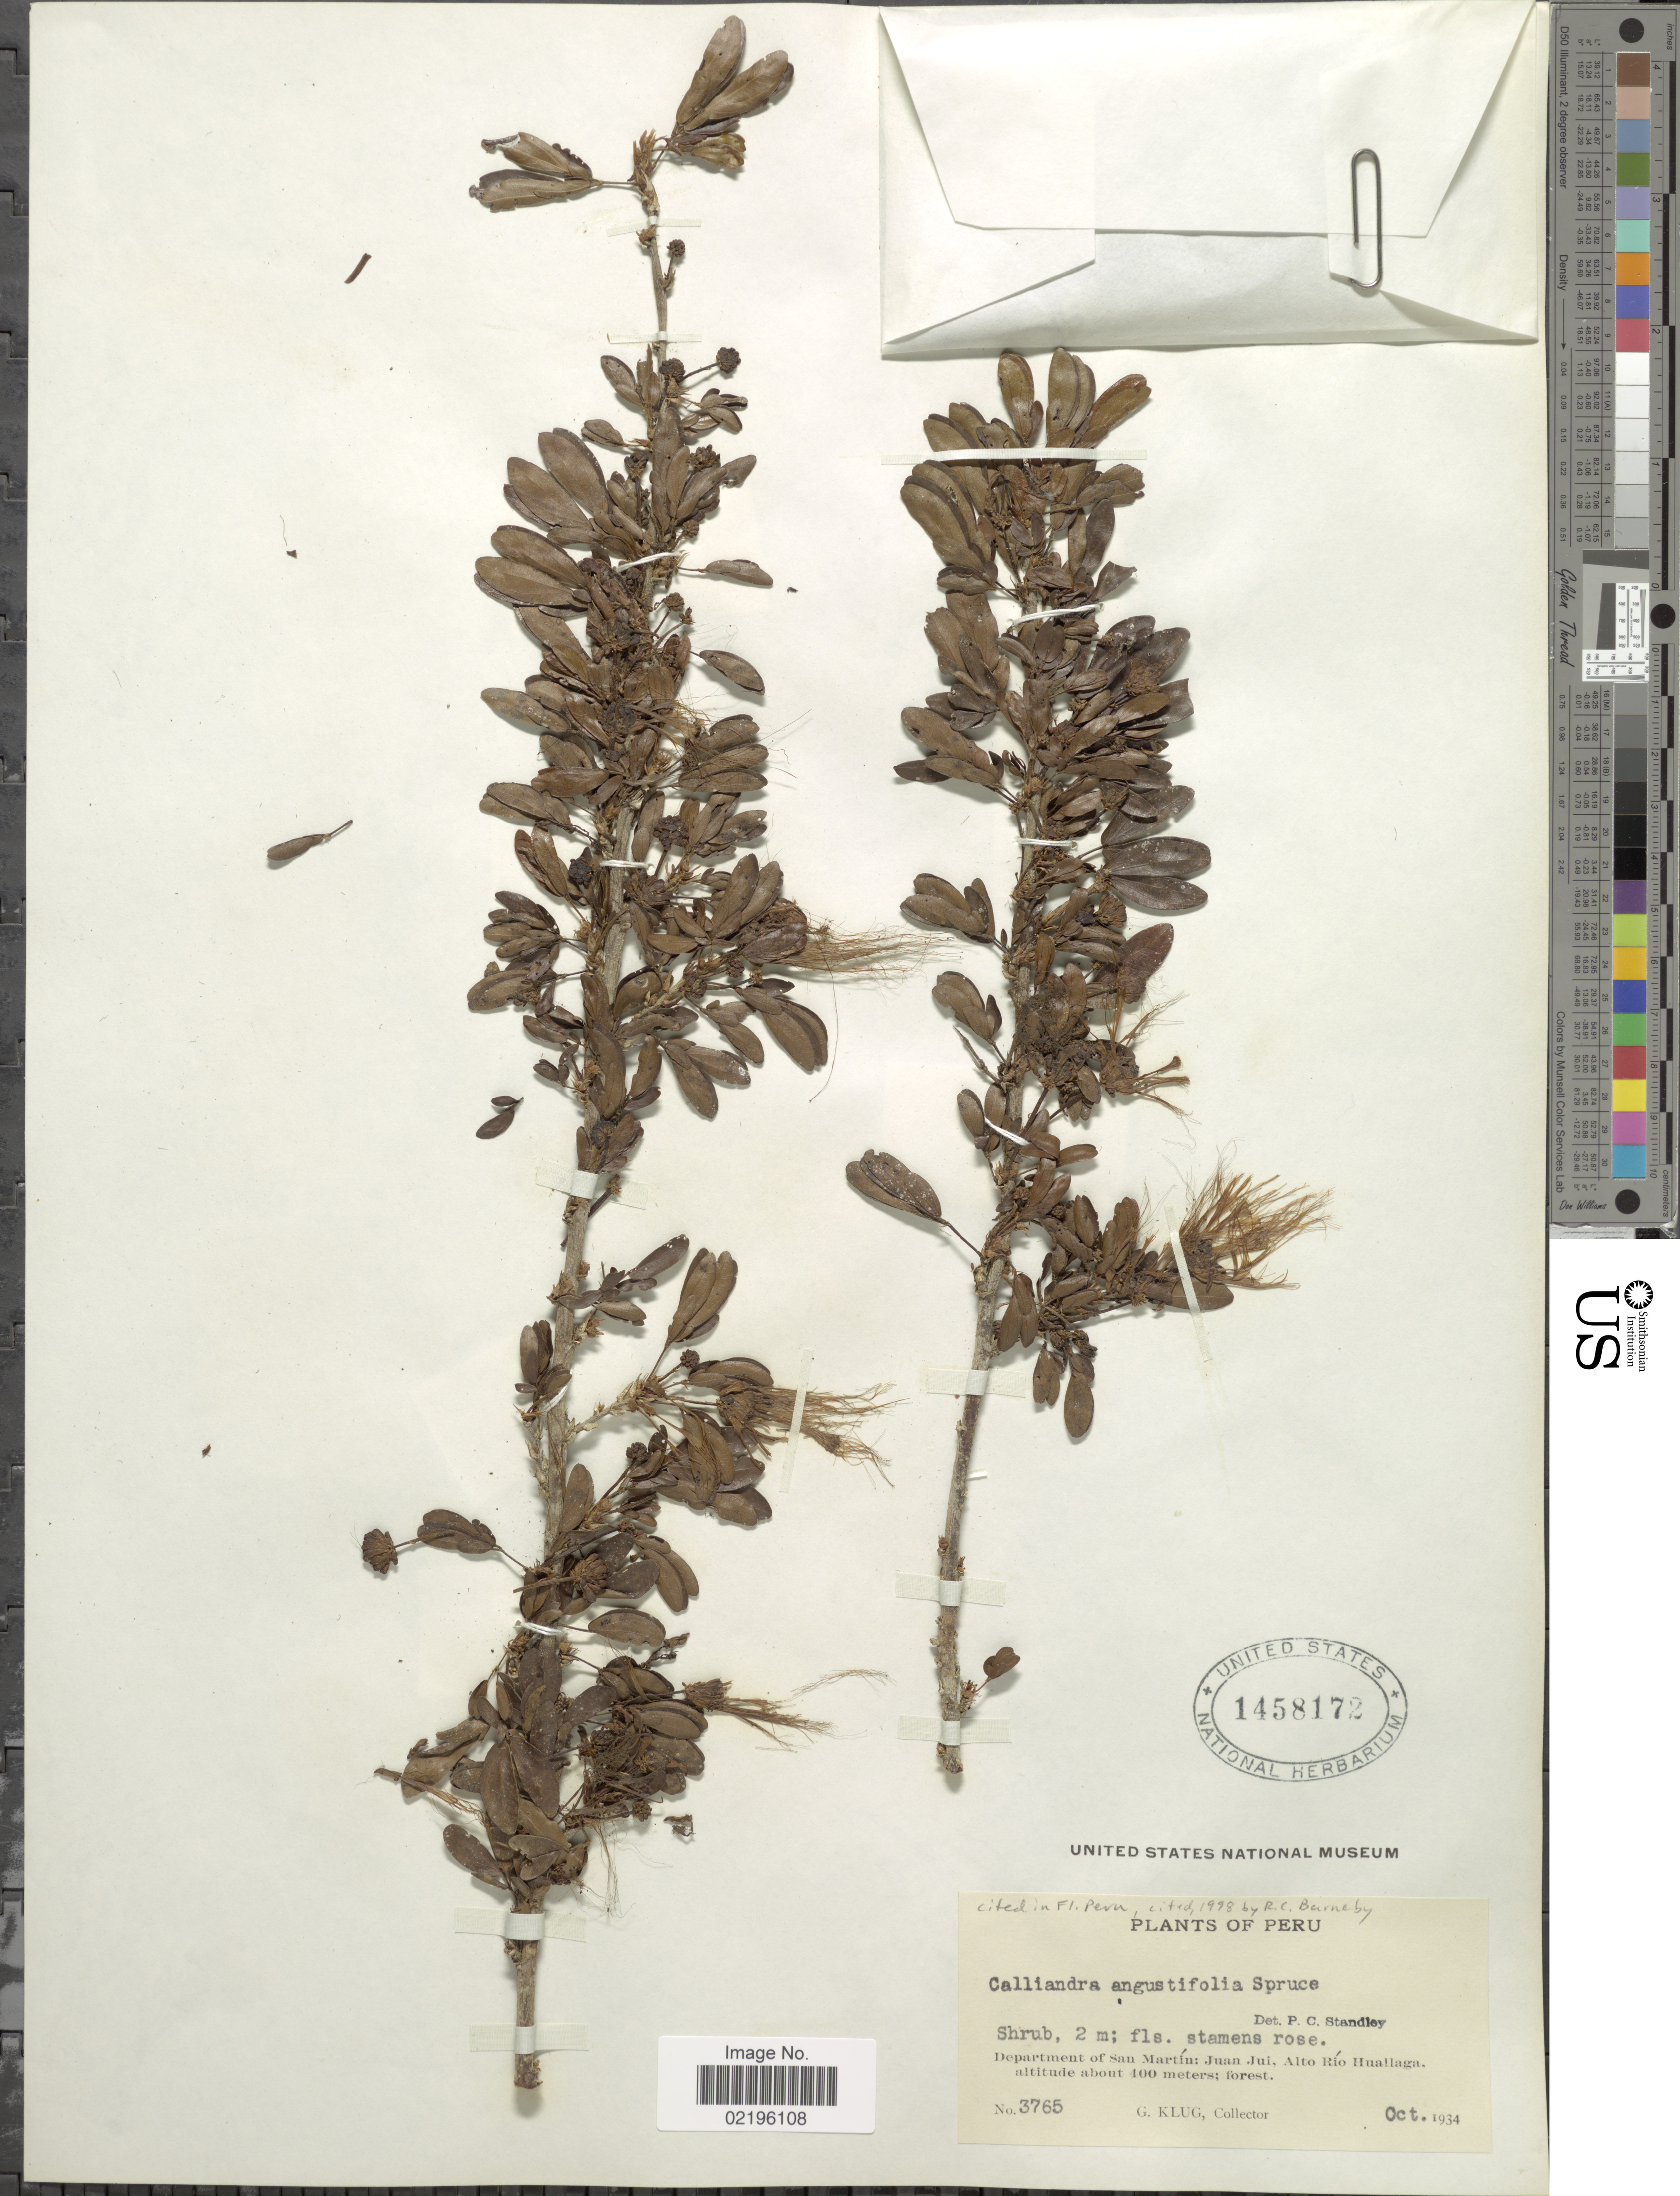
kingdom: Plantae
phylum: Tracheophyta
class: Magnoliopsida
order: Fabales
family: Fabaceae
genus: Calliandra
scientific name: Calliandra angustifolia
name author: Spruce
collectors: G. Klug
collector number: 3765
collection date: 1934-10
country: Peru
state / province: San Martín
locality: Department of San Martin: Juan Jui, Alto Rio Huallaga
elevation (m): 400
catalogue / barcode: US 1458172